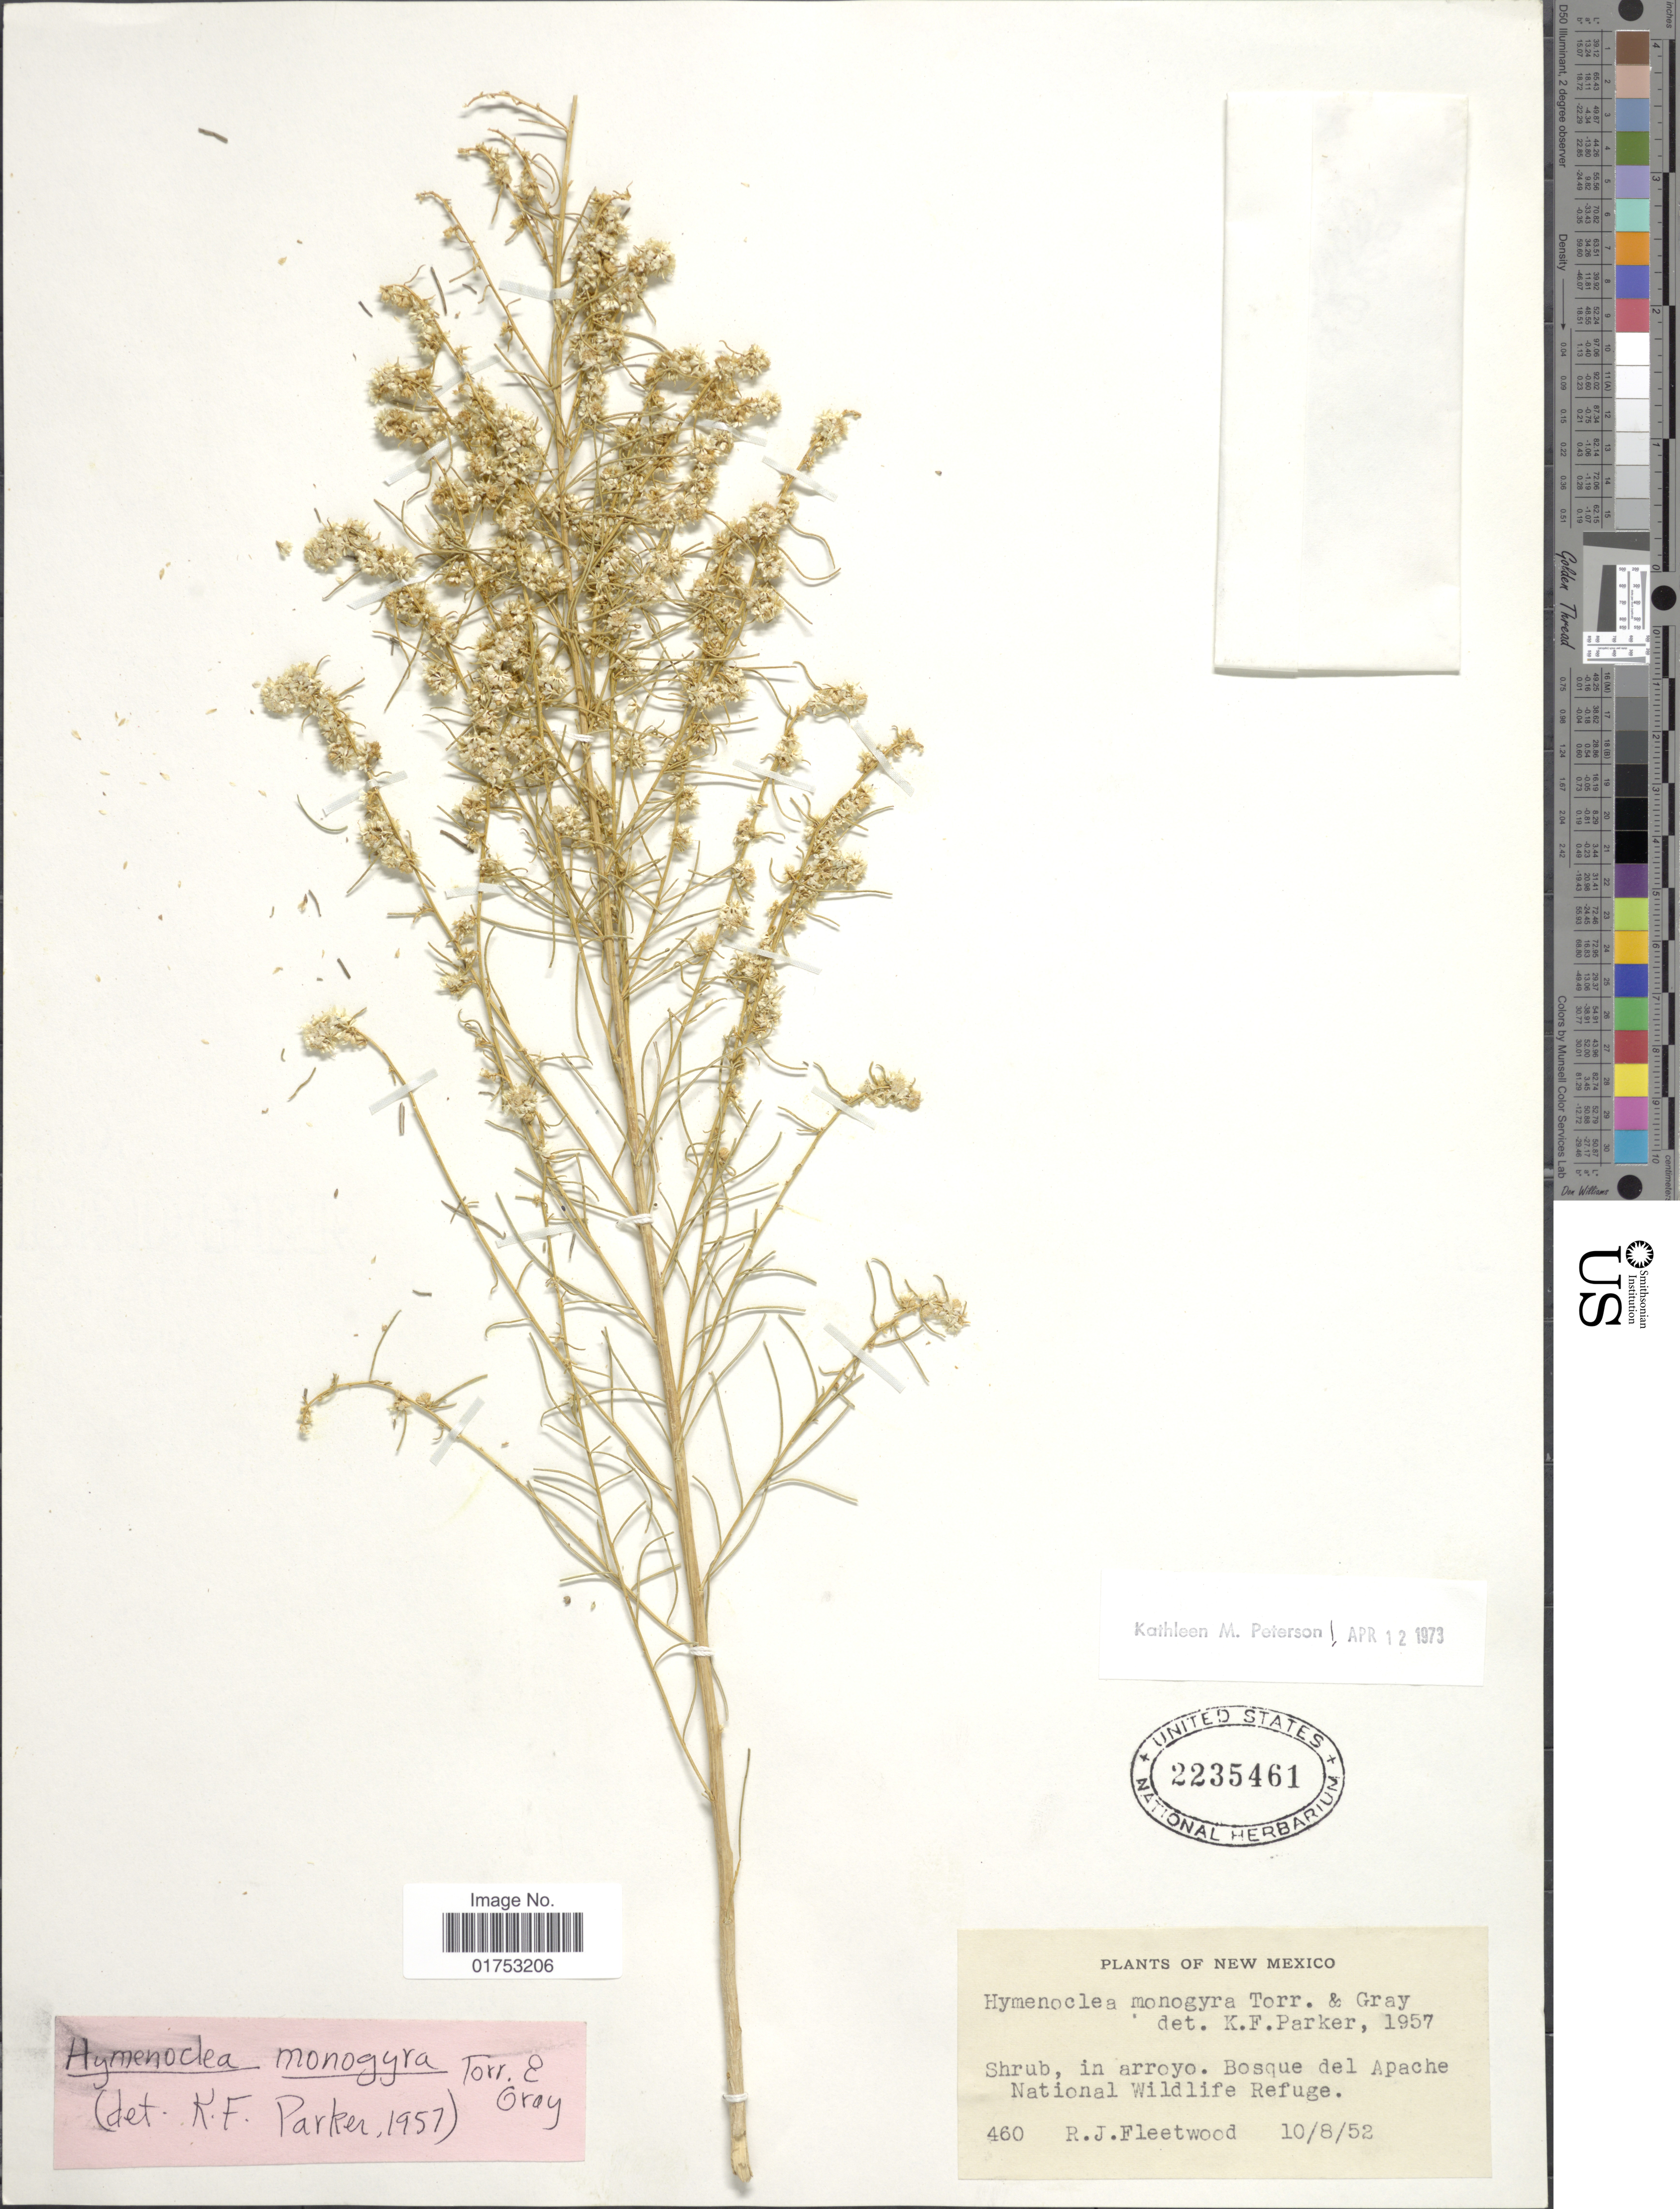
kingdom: Plantae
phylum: Tracheophyta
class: Magnoliopsida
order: Asterales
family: Asteraceae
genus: Hymenoclea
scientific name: Hymenoclea monogyra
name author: Torr. & A. Gray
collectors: R. J. Fleetwood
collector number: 460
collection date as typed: Transcribed d/m/y: 8/10/52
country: United States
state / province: New Mexico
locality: Bosque del Apache National Wildlife Refuge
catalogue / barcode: US 2235461